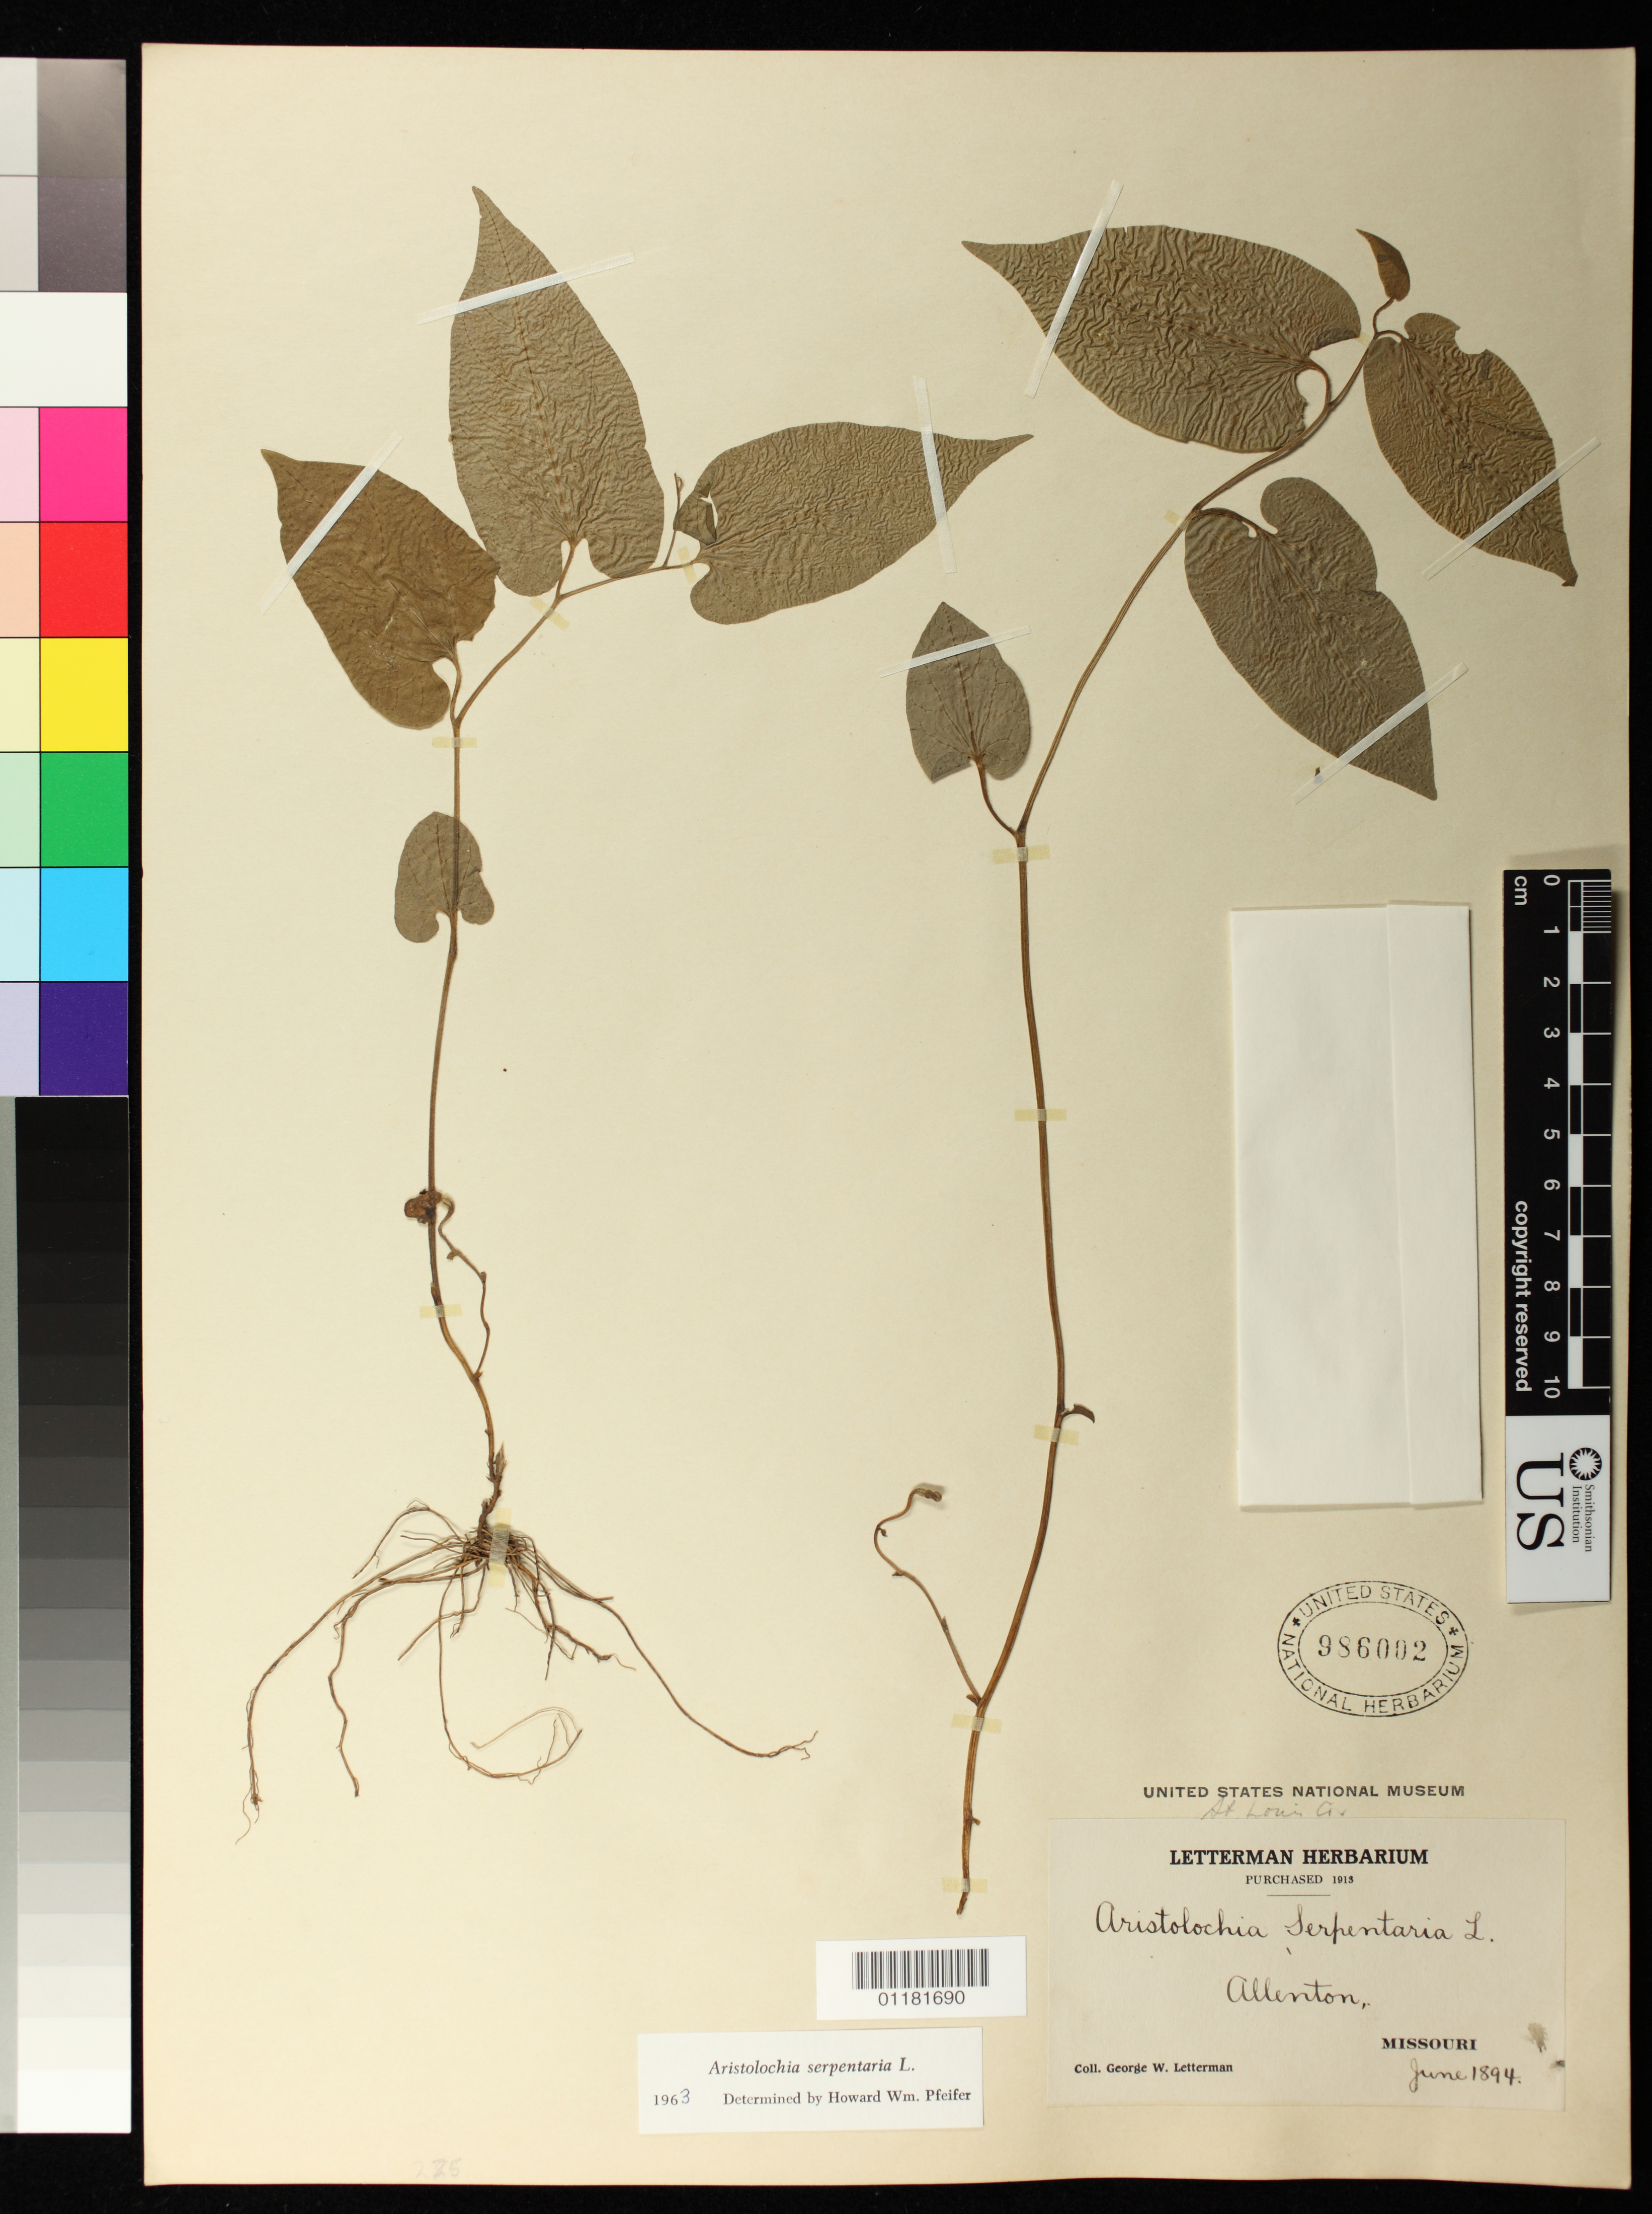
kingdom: Plantae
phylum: Tracheophyta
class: Magnoliopsida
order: Piperales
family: Aristolochiaceae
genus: Aristolochia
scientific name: Aristolochia serpentaria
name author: L.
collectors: G. W. Letterman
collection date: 1894-06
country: United States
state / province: Missouri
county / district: St. Louis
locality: Allenton St. Louis County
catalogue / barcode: US 986002